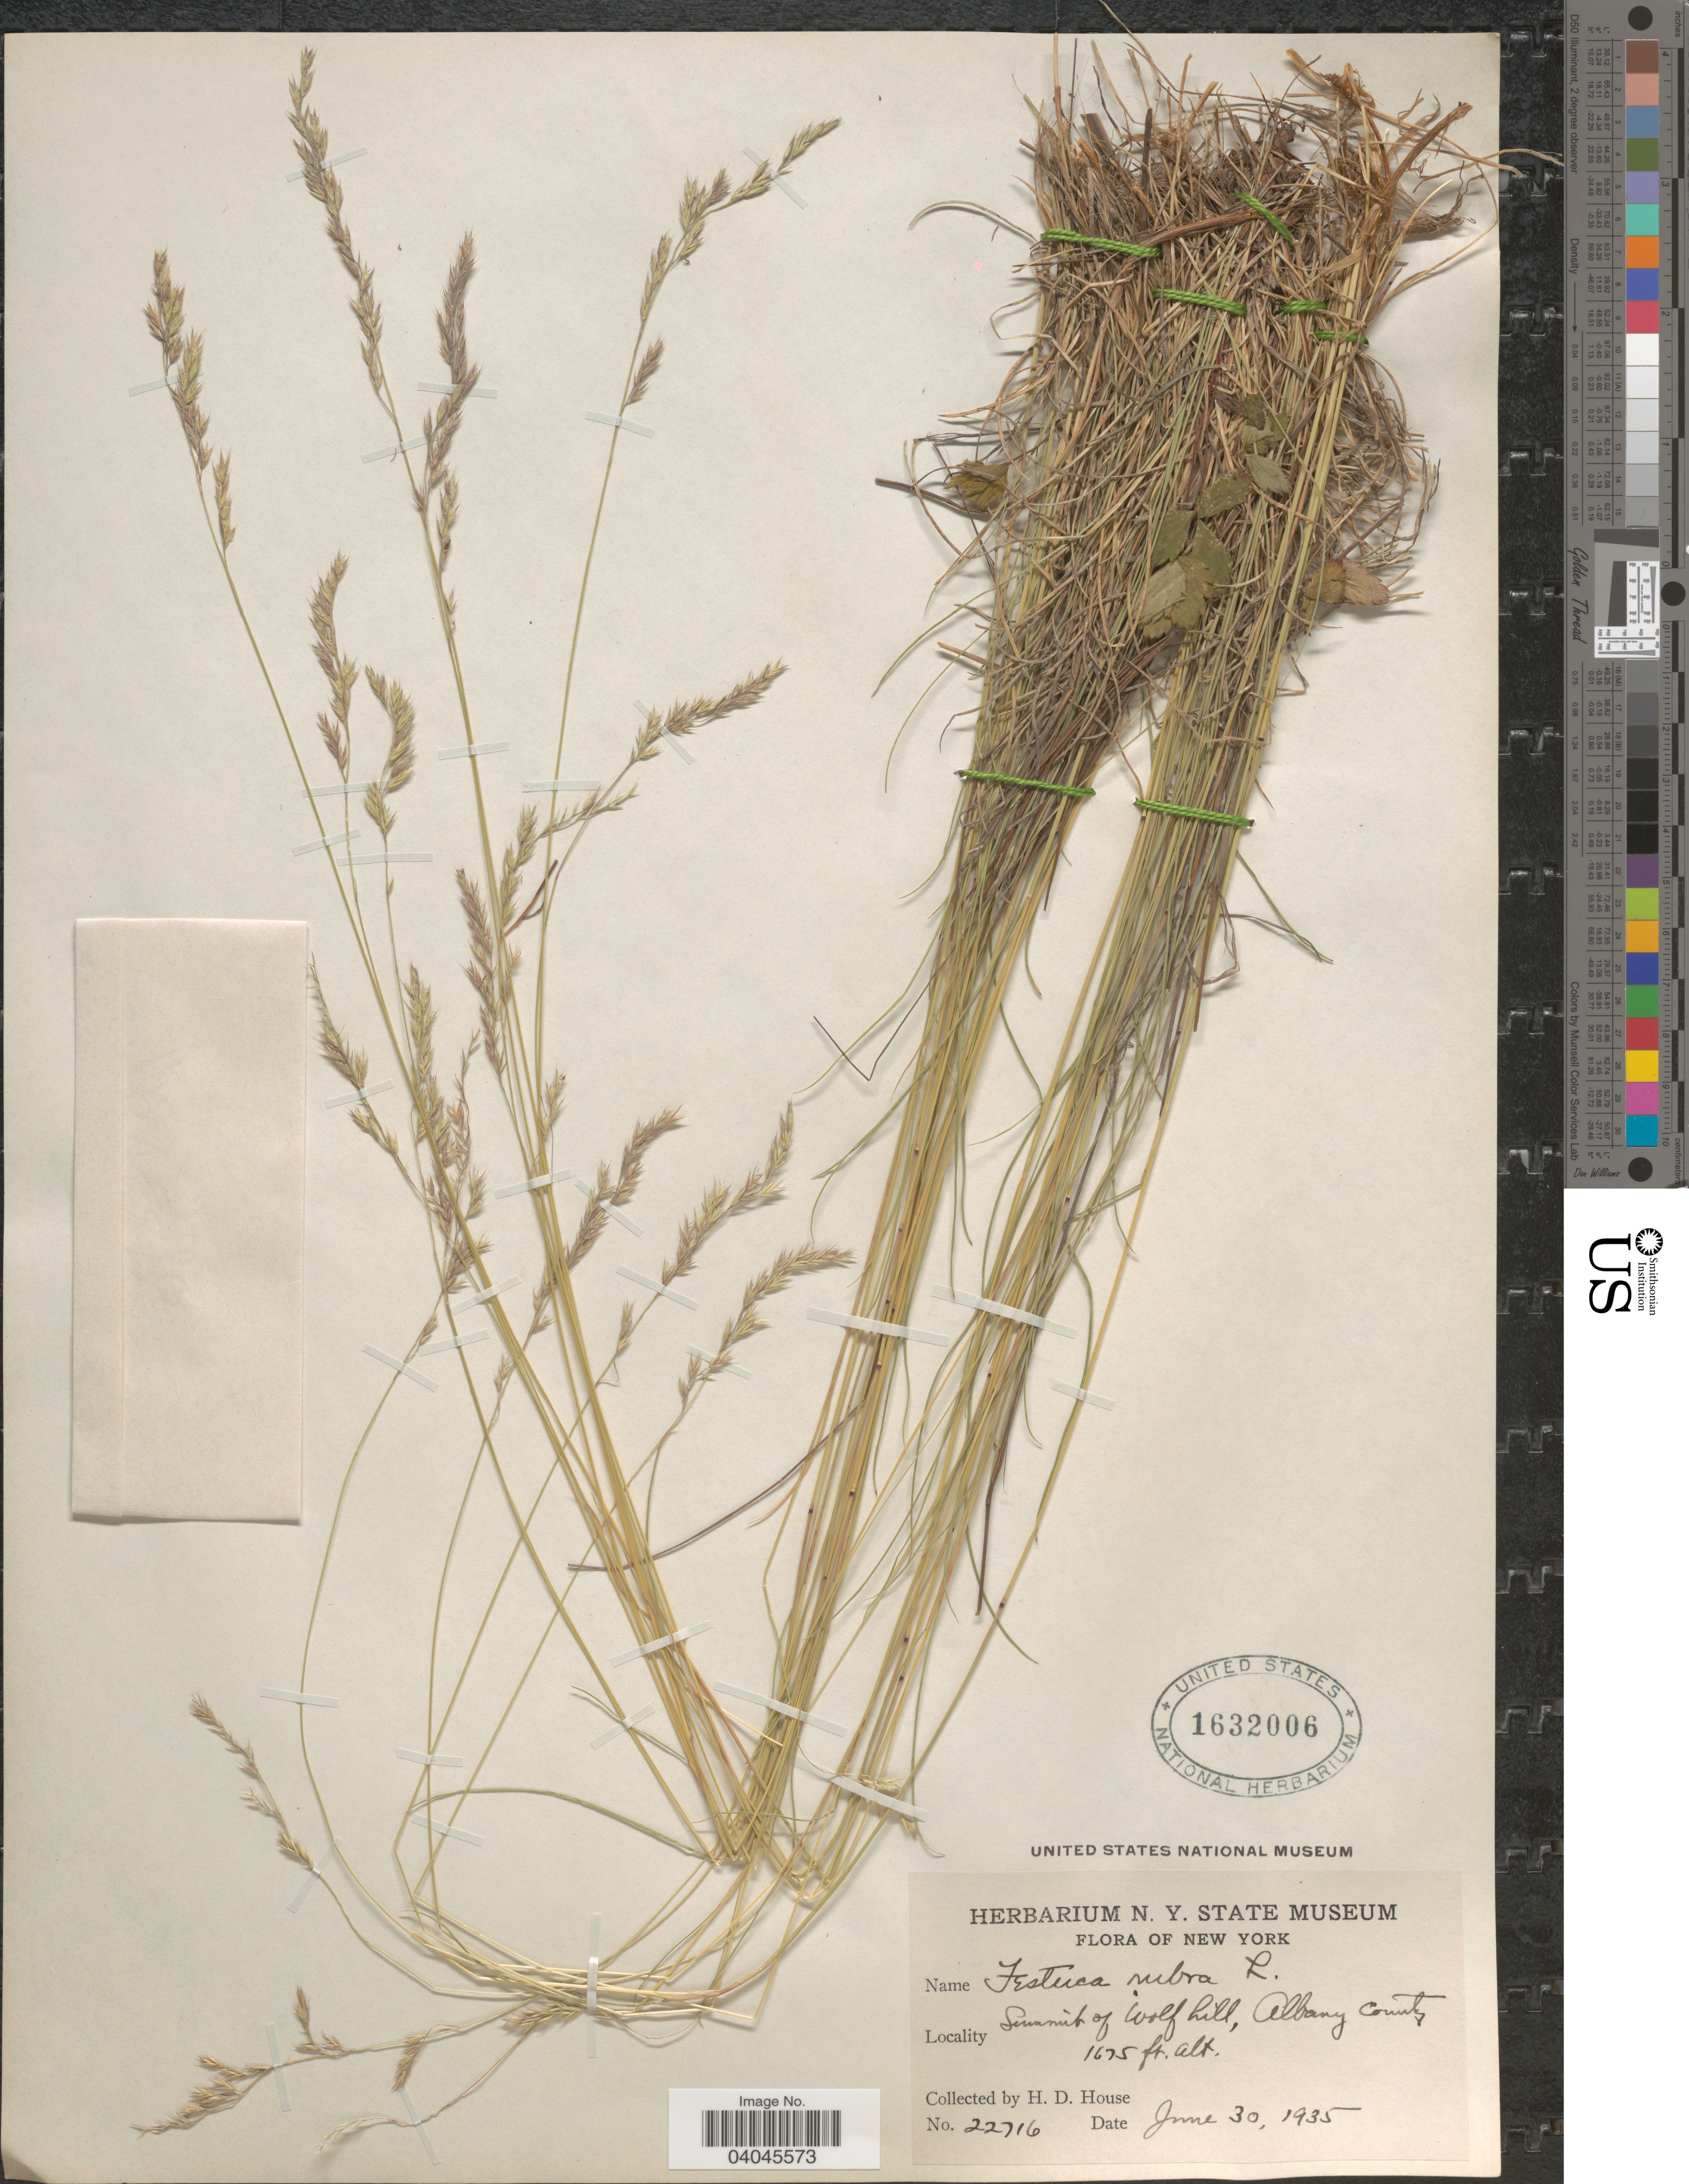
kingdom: Plantae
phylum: Tracheophyta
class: Liliopsida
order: Poales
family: Poaceae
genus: Festuca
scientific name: Festuca rubra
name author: L.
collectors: H. D. House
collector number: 22716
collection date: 1935-06-30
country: United States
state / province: New York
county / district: Albany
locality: Summit of Wolf hill, Albany County.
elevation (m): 511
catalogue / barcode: US 1632006